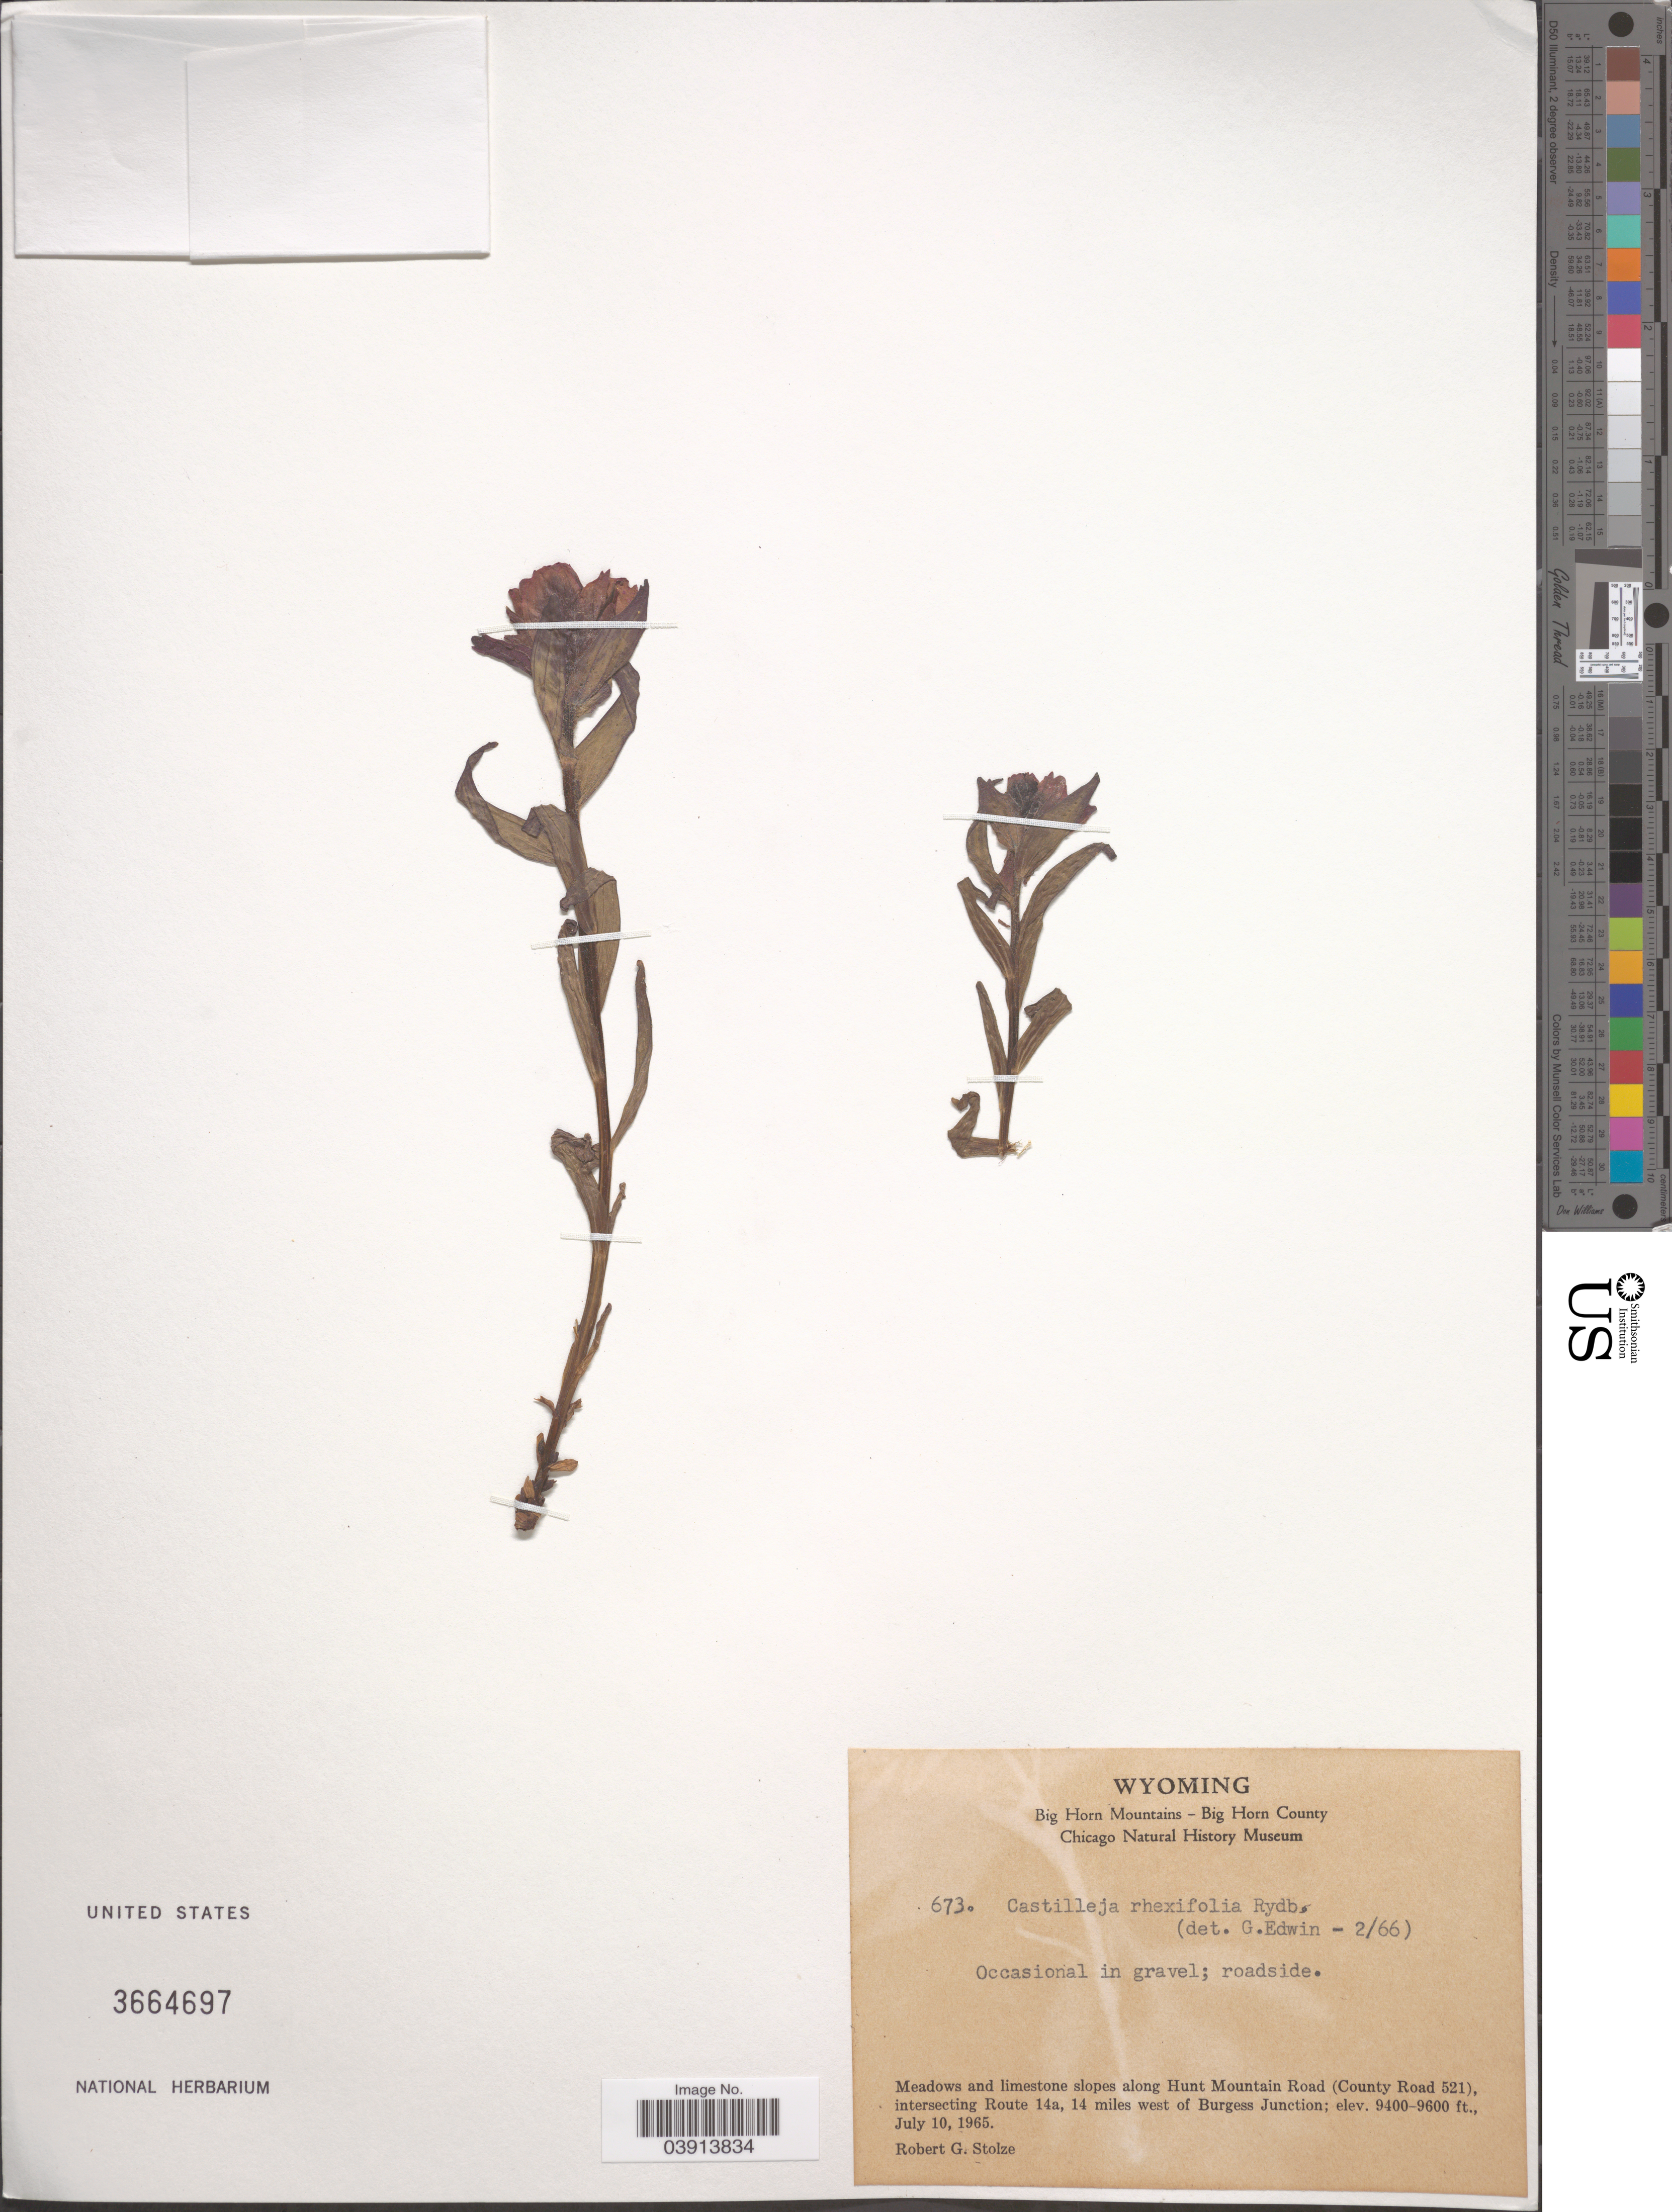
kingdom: Plantae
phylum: Tracheophyta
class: Magnoliopsida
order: Lamiales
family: Orobanchaceae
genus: Castilleja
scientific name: Castilleja rhexiifolia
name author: Rydb.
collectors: R. G. Stolze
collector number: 673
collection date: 1965-07-10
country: United States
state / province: Wyoming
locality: Big Horn Mountains - Big Horn County. Meadows and limestone slopes along Hunt Mountain Road (County Road 521), intersecting Route 14a, 14 miles west of Burgess Junction.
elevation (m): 2865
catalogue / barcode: US 3664697